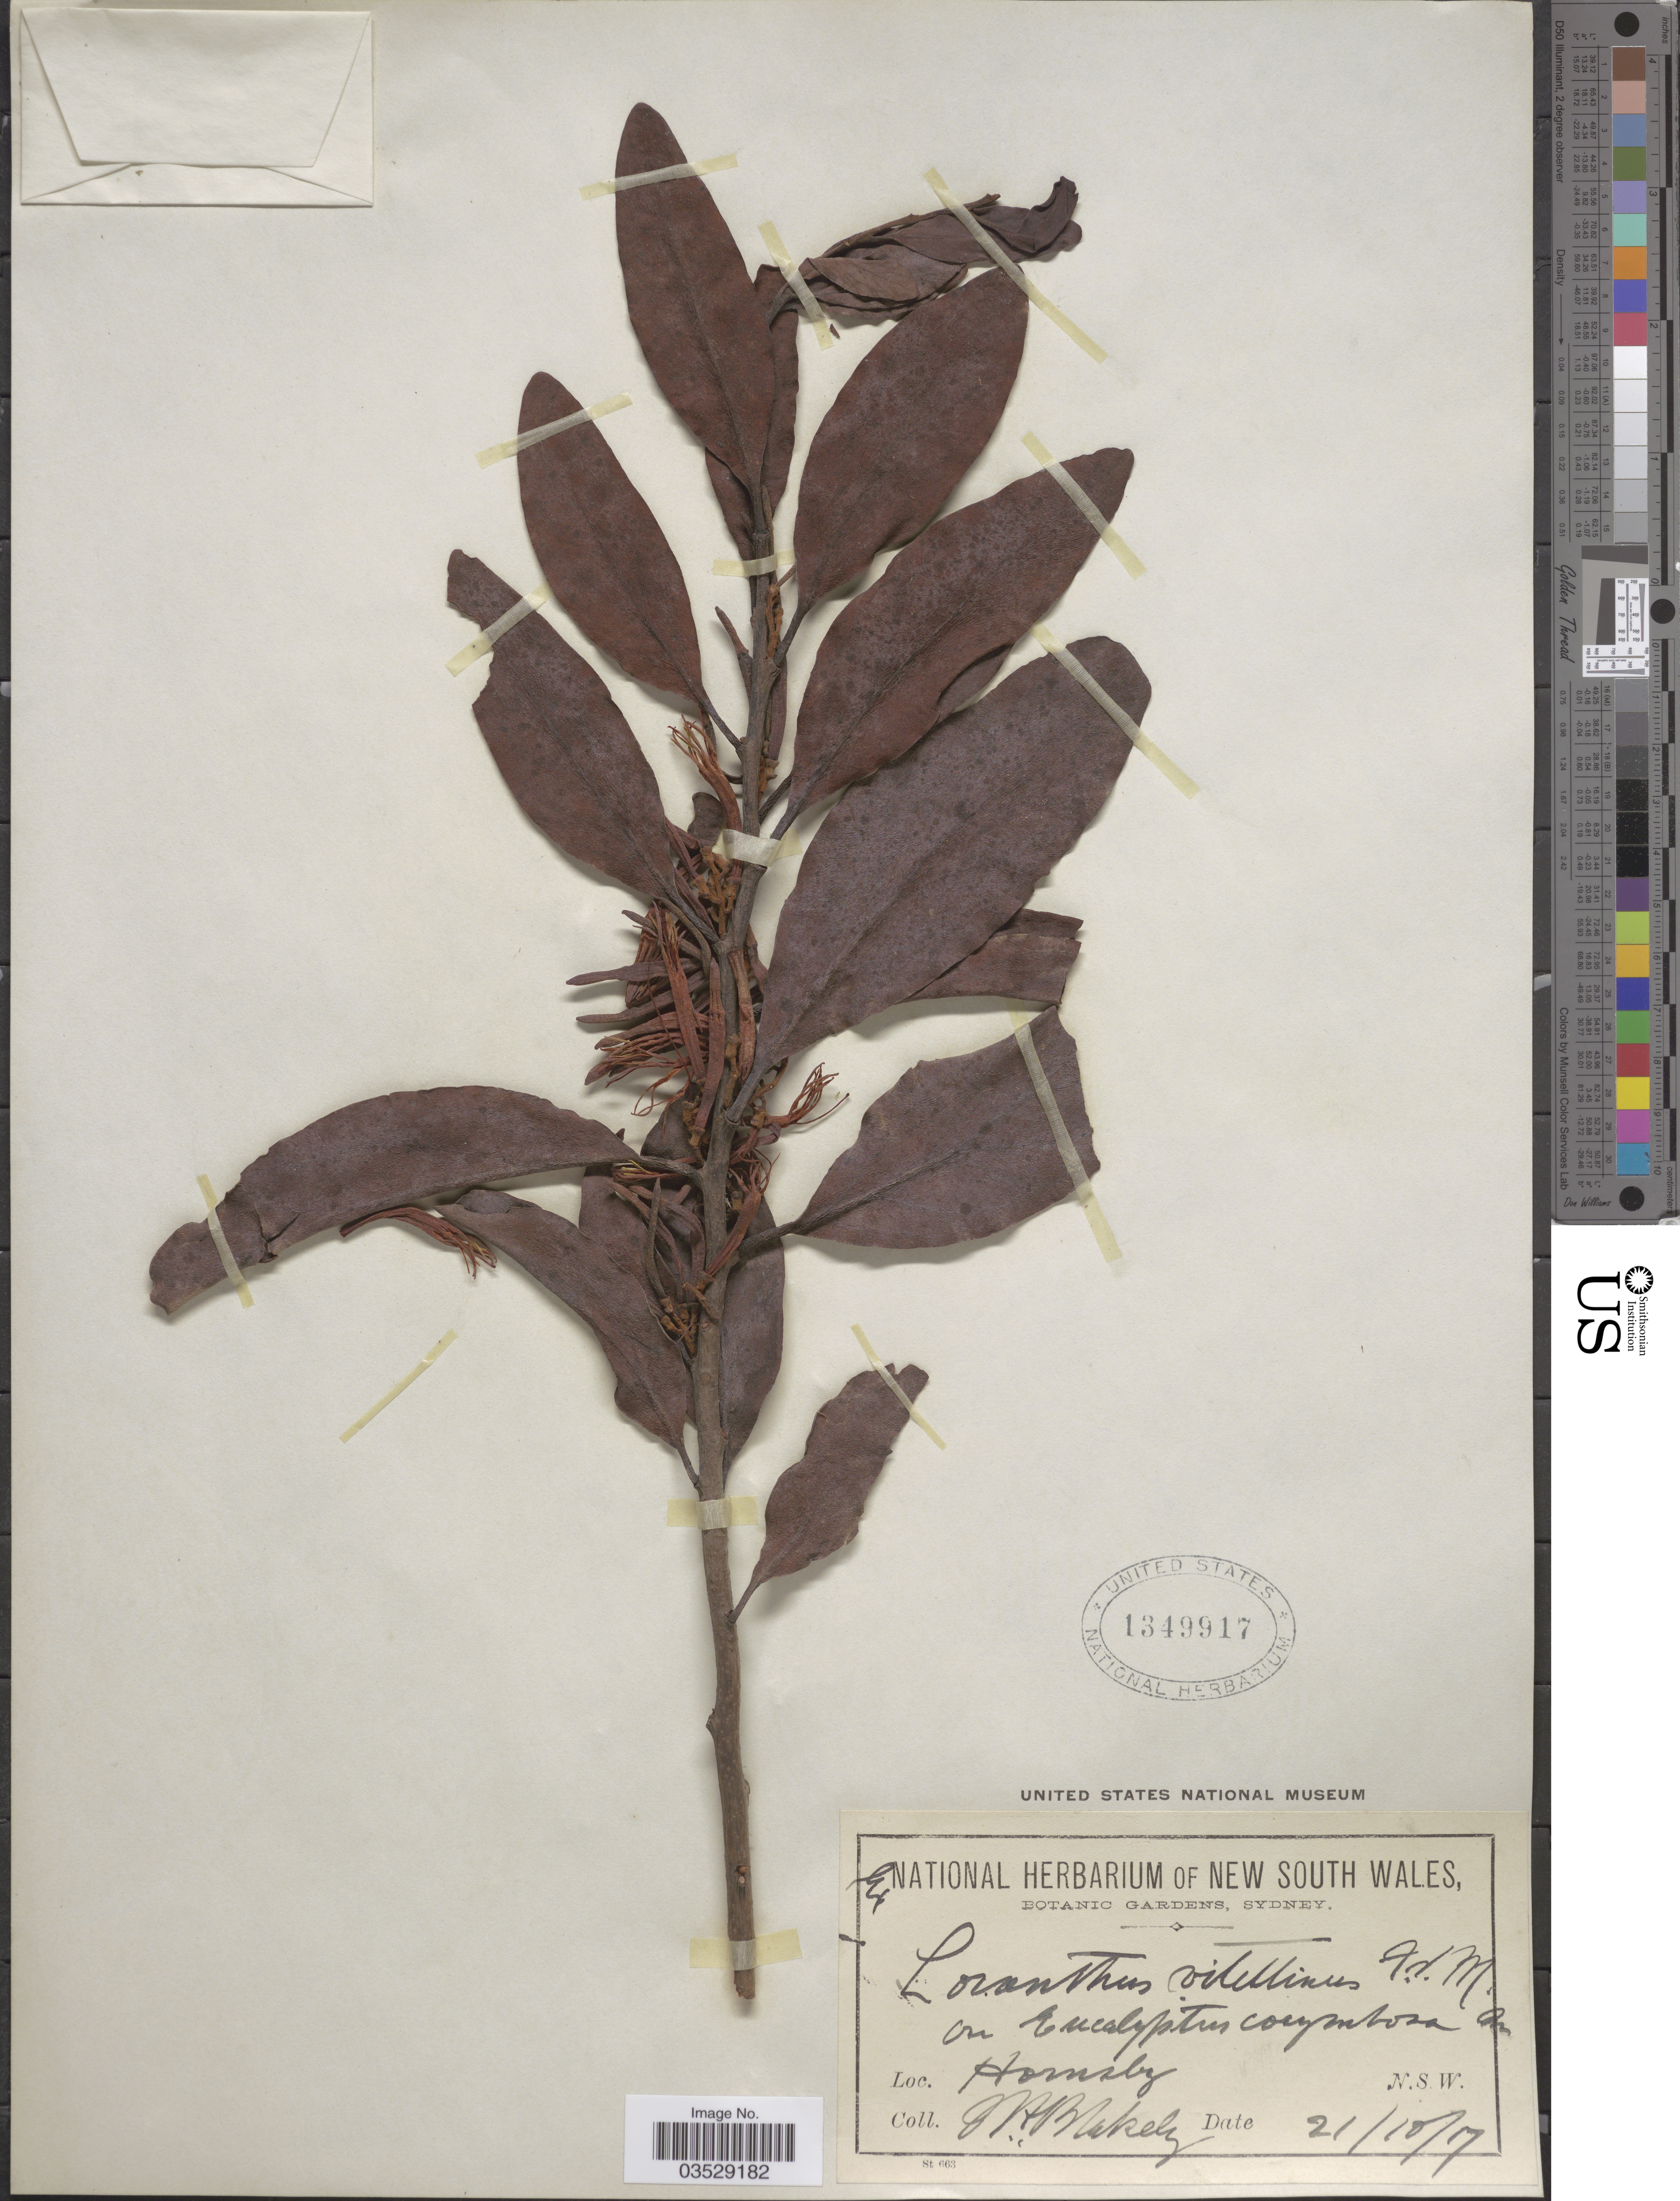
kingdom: Plantae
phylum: Tracheophyta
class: Magnoliopsida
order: Santalales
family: Loranthaceae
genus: Dendrophthoe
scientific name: Dendrophthoe vitellinus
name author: (F. Muell.) Tiegh.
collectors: W. Blakely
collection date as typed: Transcribed d/m/y: 21/10/17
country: Australia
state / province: New South Wales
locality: Hornsby.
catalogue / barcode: US 1349917